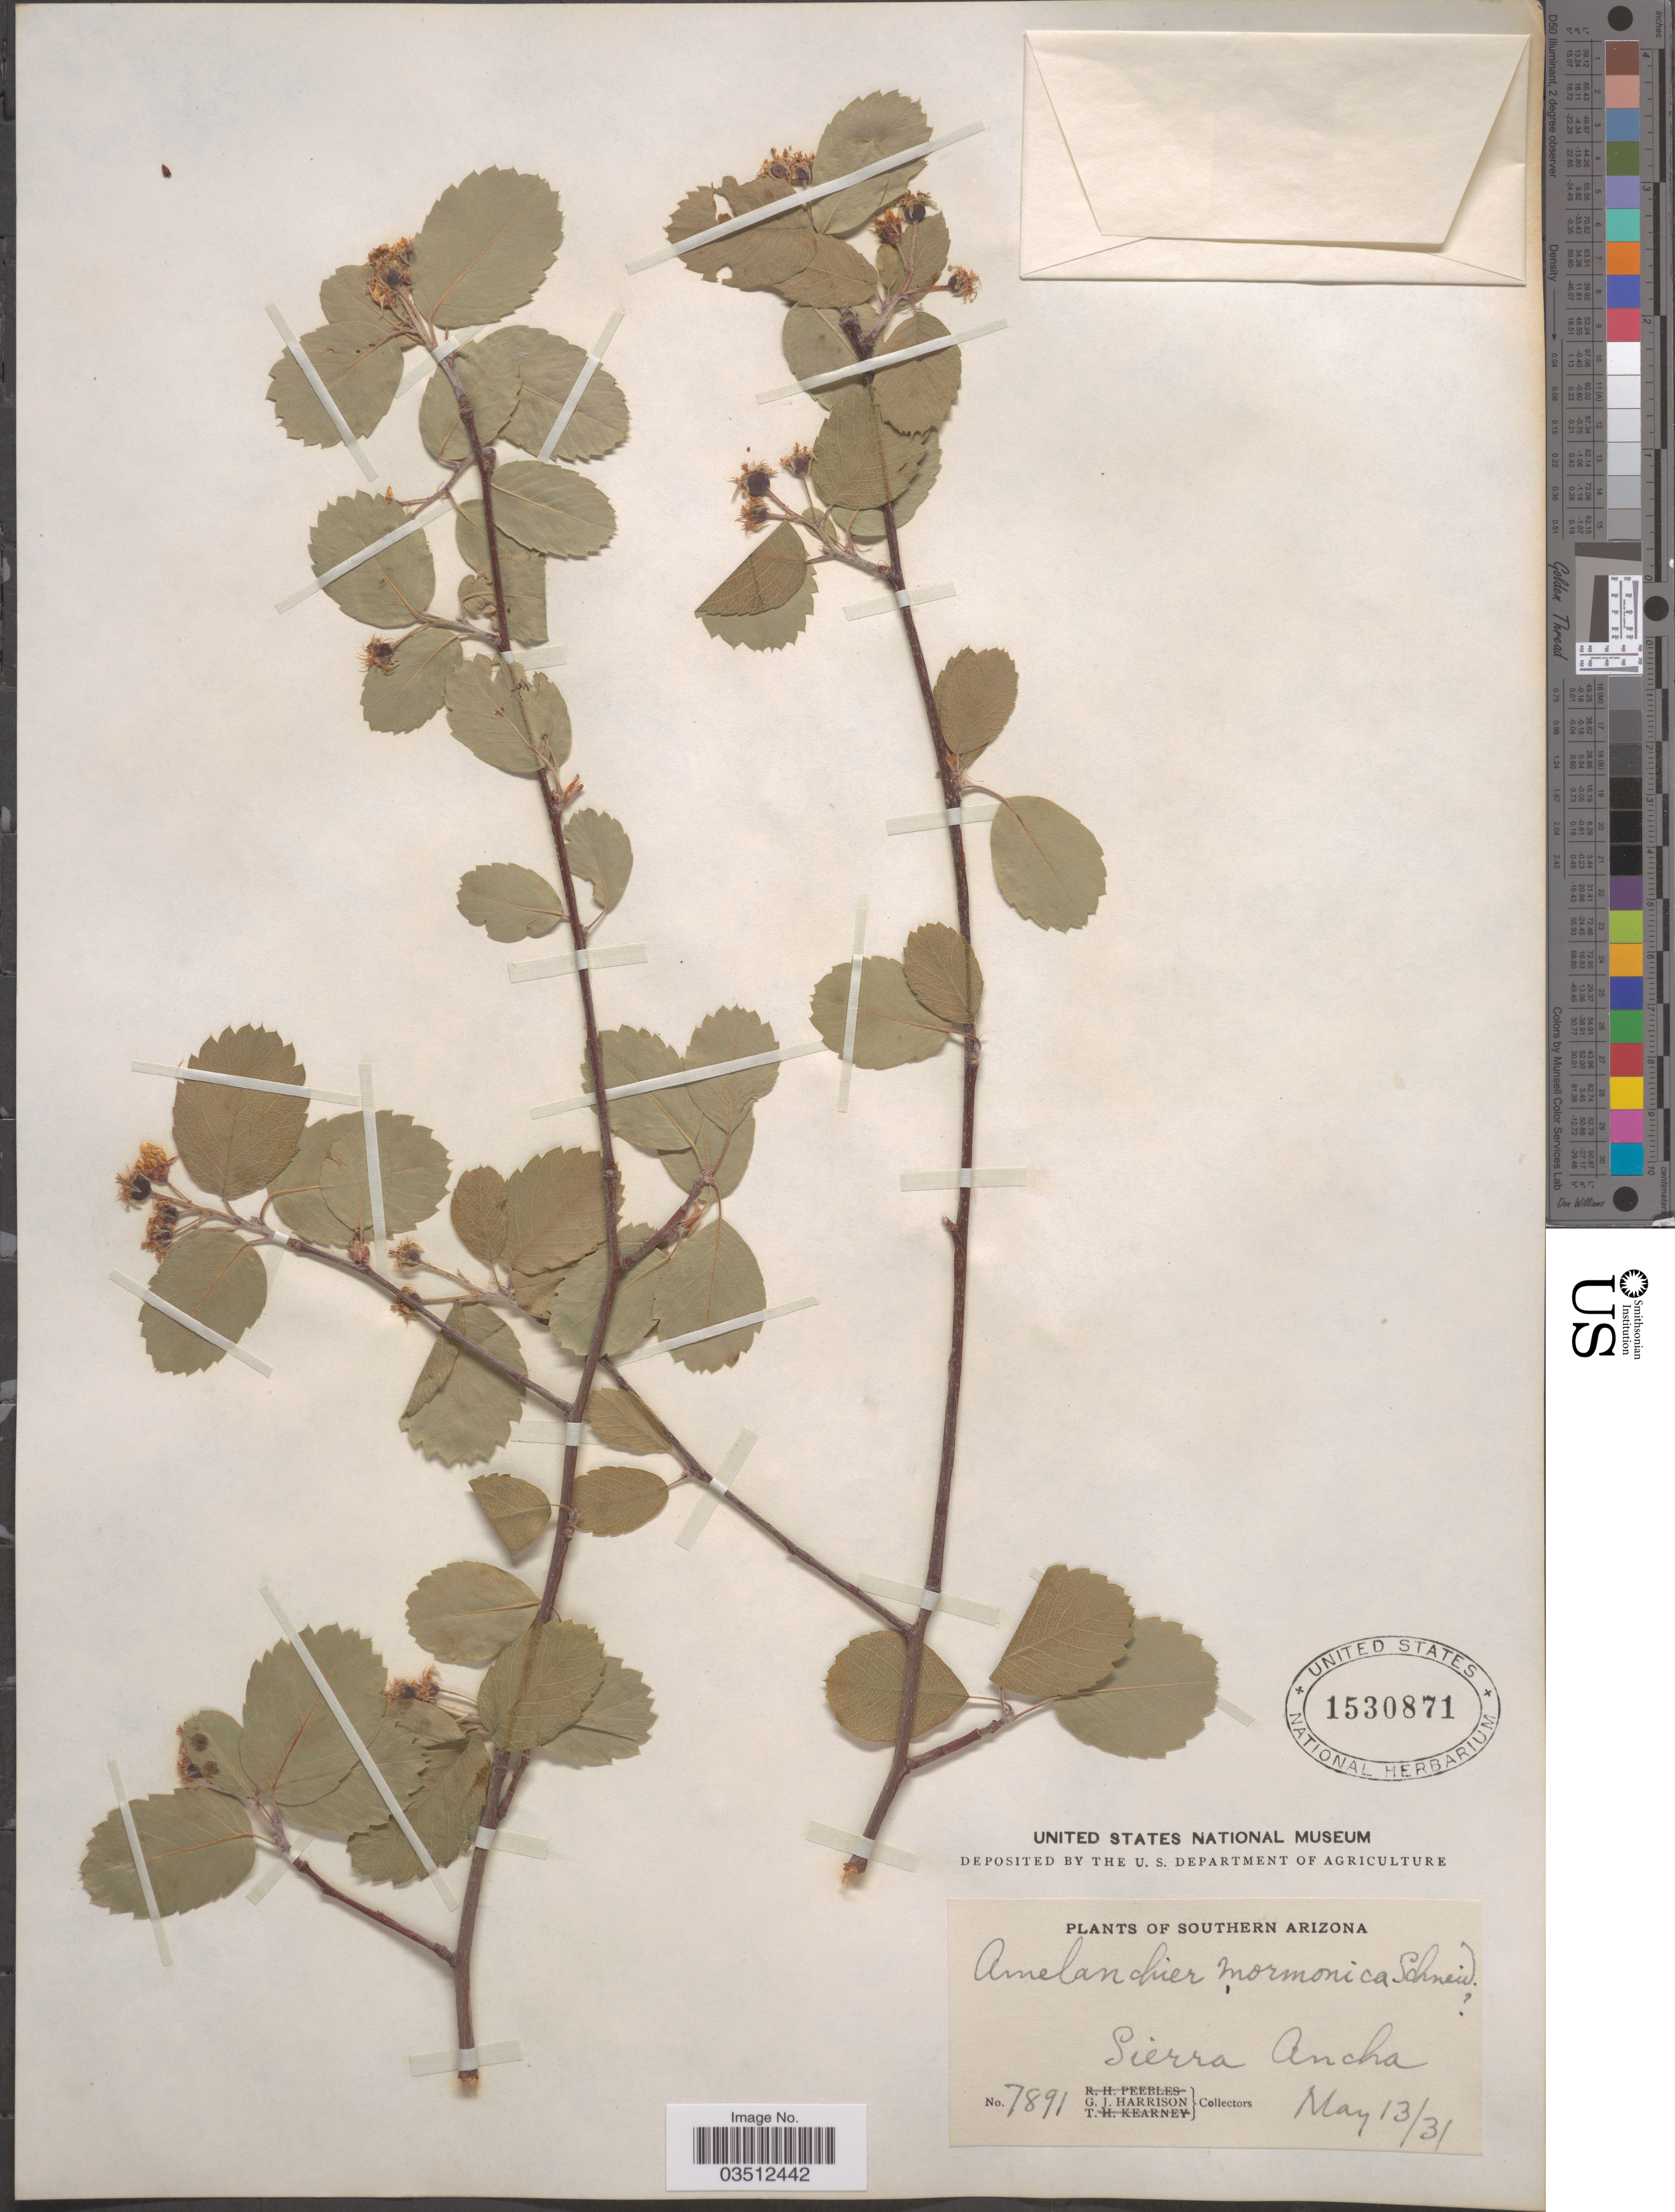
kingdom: Plantae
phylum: Tracheophyta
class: Magnoliopsida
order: Rosales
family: Rosaceae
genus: Amelanchier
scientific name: Amelanchier mormonica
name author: C.K. Schneid.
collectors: G. J. Harrison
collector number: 7891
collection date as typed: Transcribed d/m/y: 13/5/31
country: United States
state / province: Arizona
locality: Southern Arizona. Sierra Ancha.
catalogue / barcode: US 1530871